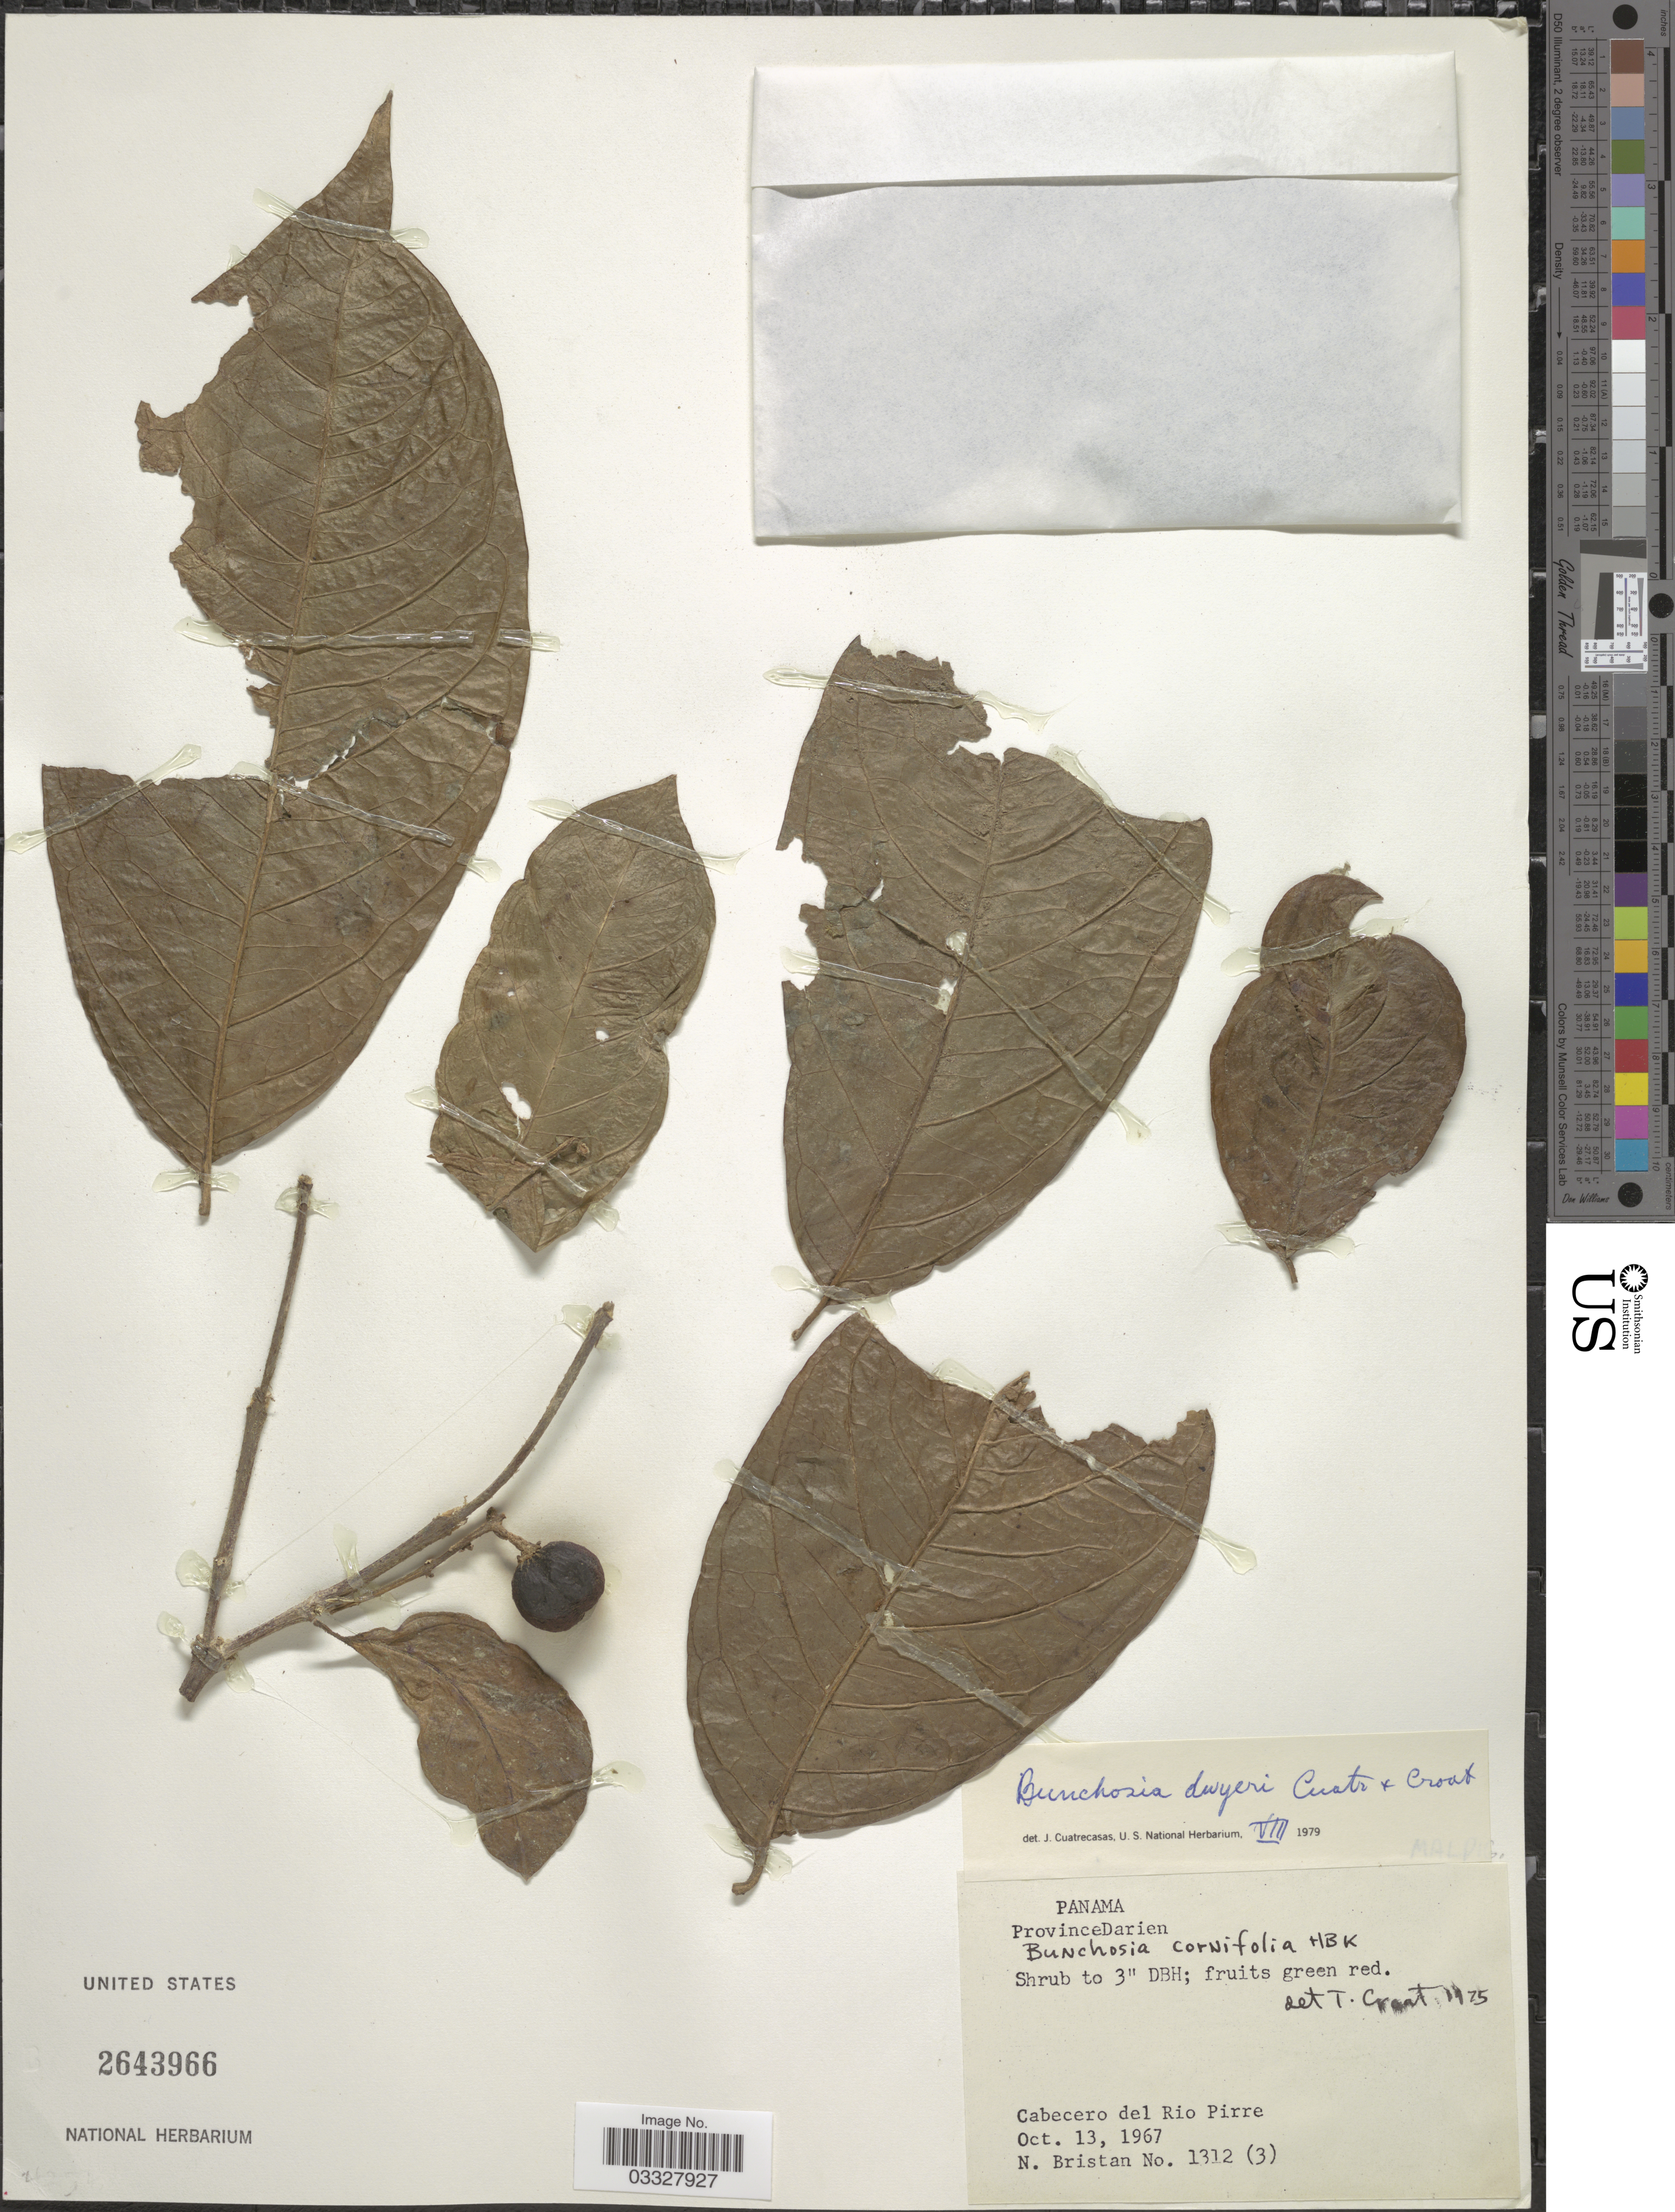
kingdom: Plantae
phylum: Tracheophyta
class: Magnoliopsida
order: Malpighiales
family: Malpighiaceae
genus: Bunchosia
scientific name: Bunchosia dwyeri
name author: Cuatrec. & Croat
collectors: N. Bristan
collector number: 1312 (3)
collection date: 1967-10-13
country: Panama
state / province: Darién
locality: Cabecero del Rio Pirre.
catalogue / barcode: US 2643966